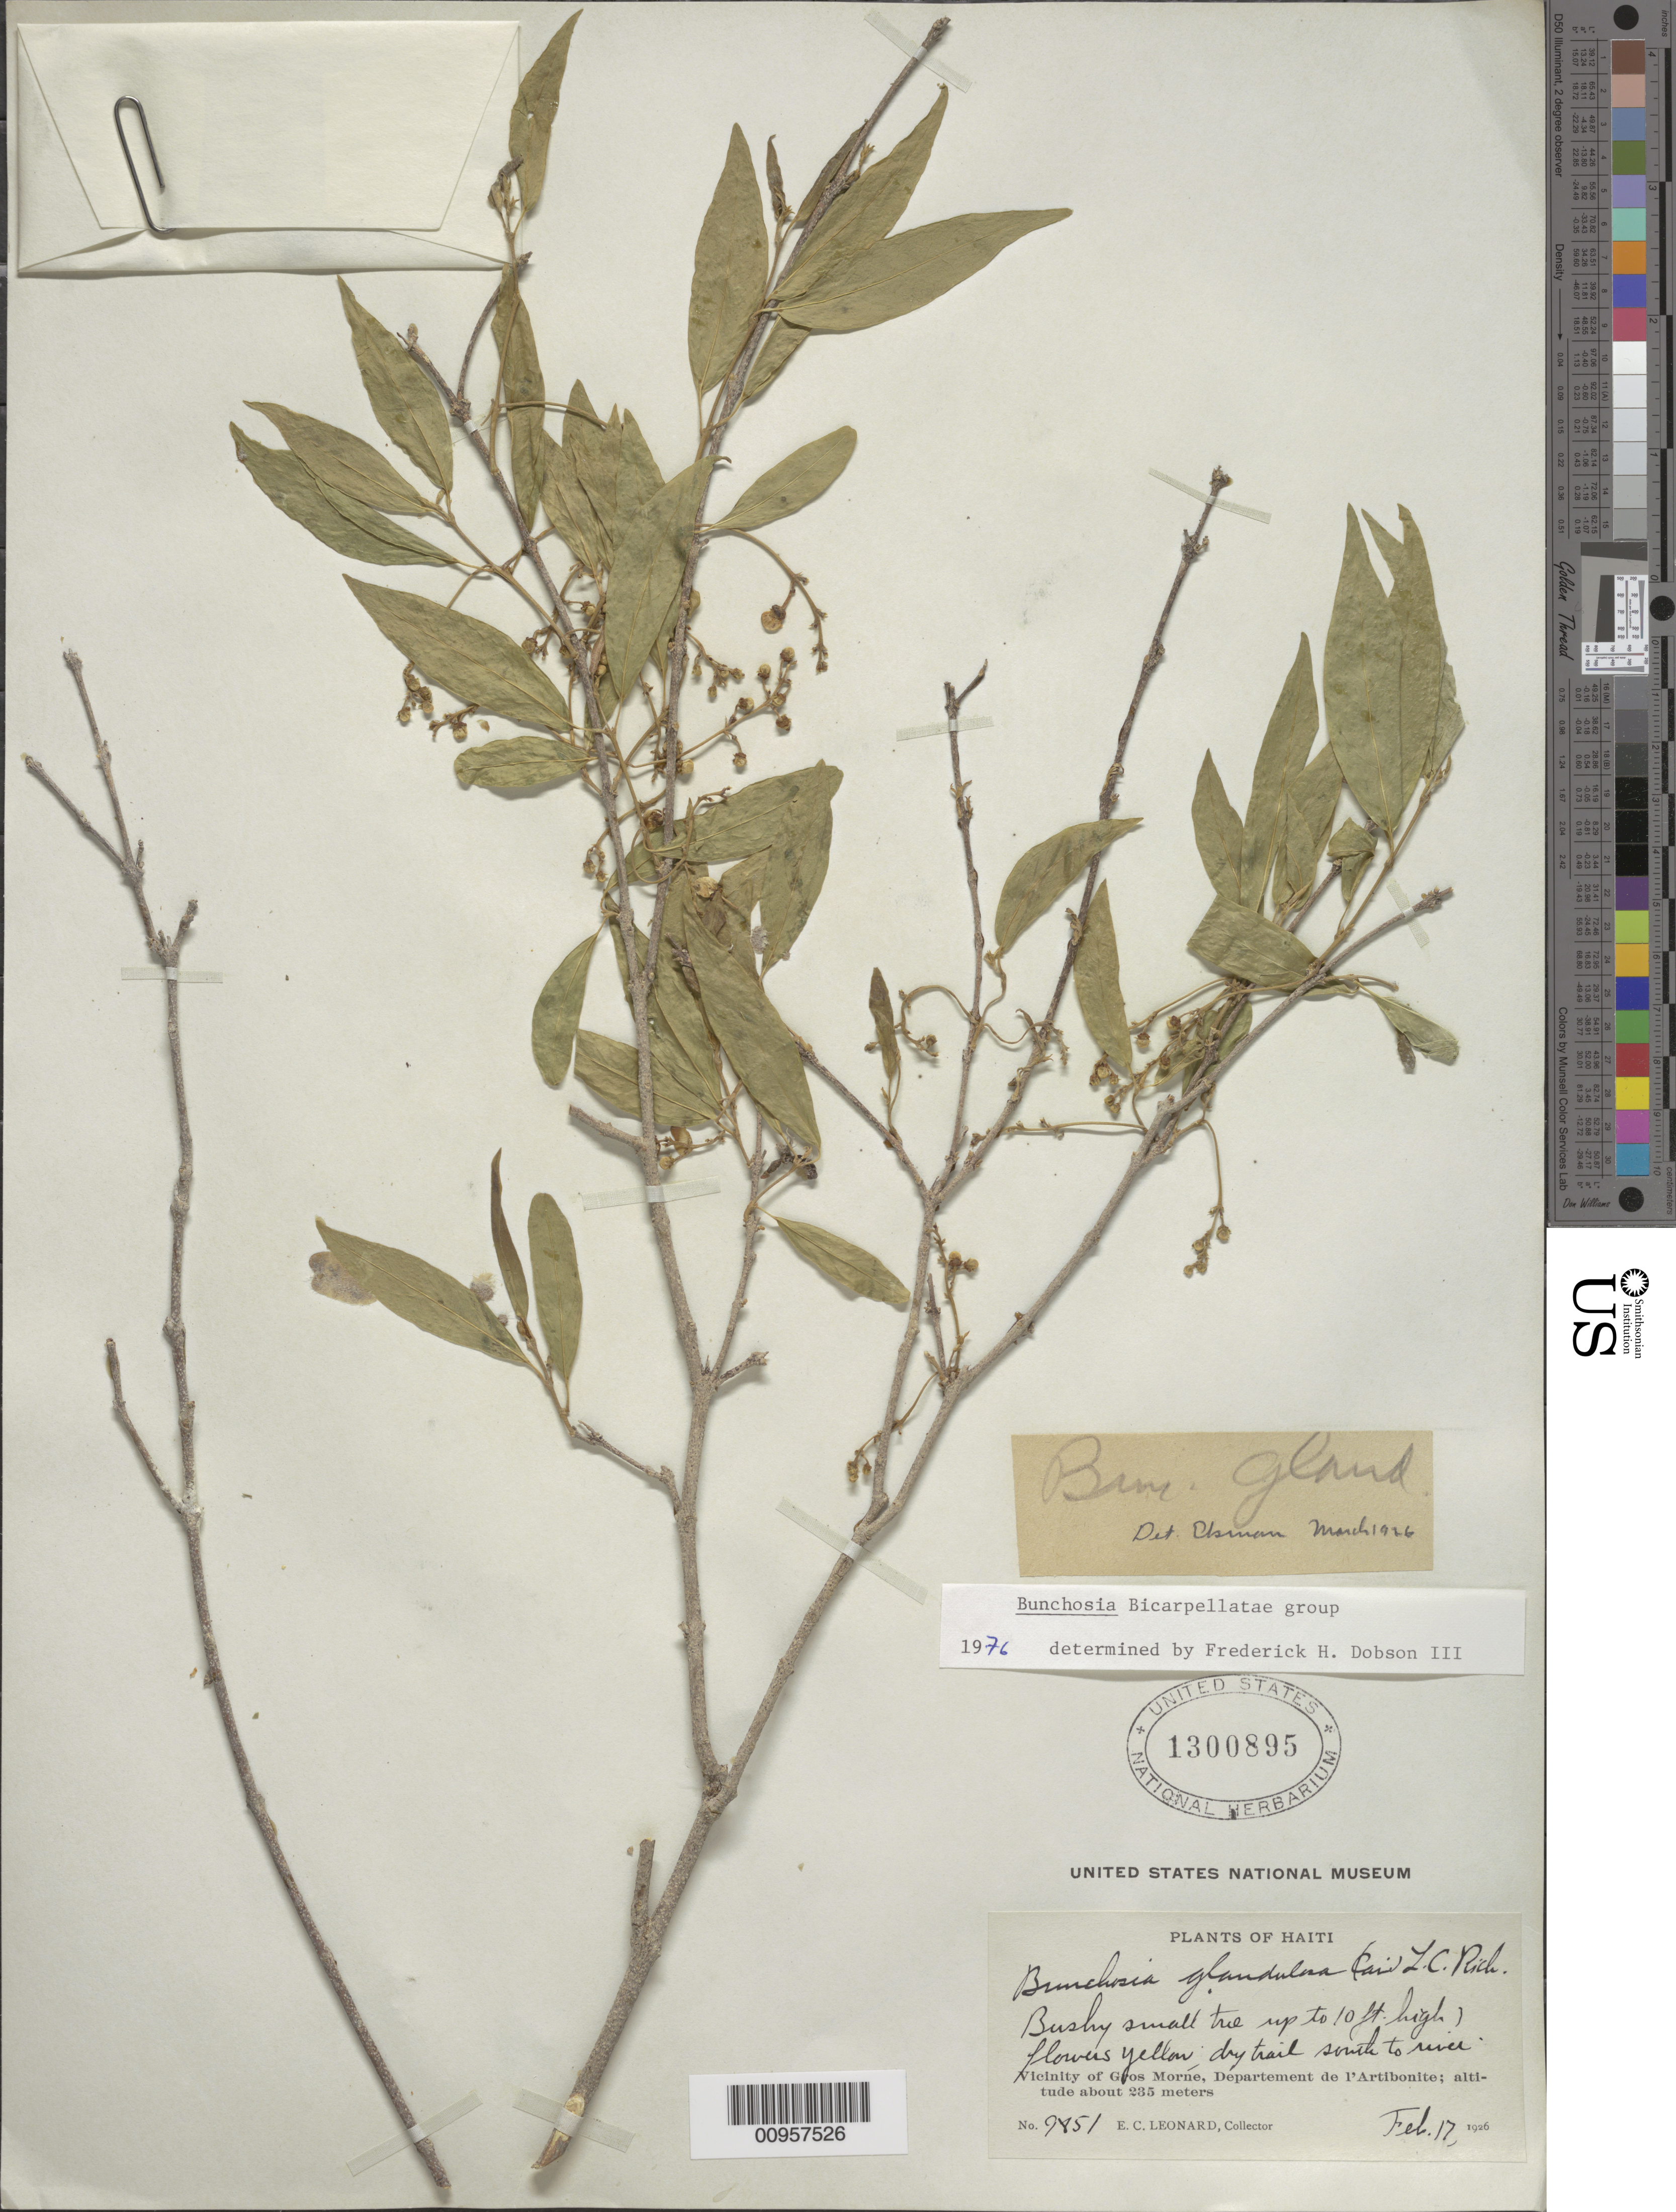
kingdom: Plantae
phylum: Tracheophyta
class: Magnoliopsida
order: Malpighiales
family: Malpighiaceae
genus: Bunchosia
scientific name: Bunchosia glandulosa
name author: (Cav.) DC.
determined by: Dobson, Frederick H.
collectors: E. C. Leonard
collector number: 9851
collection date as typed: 17 Feb 1926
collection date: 1926-02-17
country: Haiti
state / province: Artibonite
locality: Vicinity of Gros Morne, south to river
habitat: Dry trail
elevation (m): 235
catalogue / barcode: US 1300895